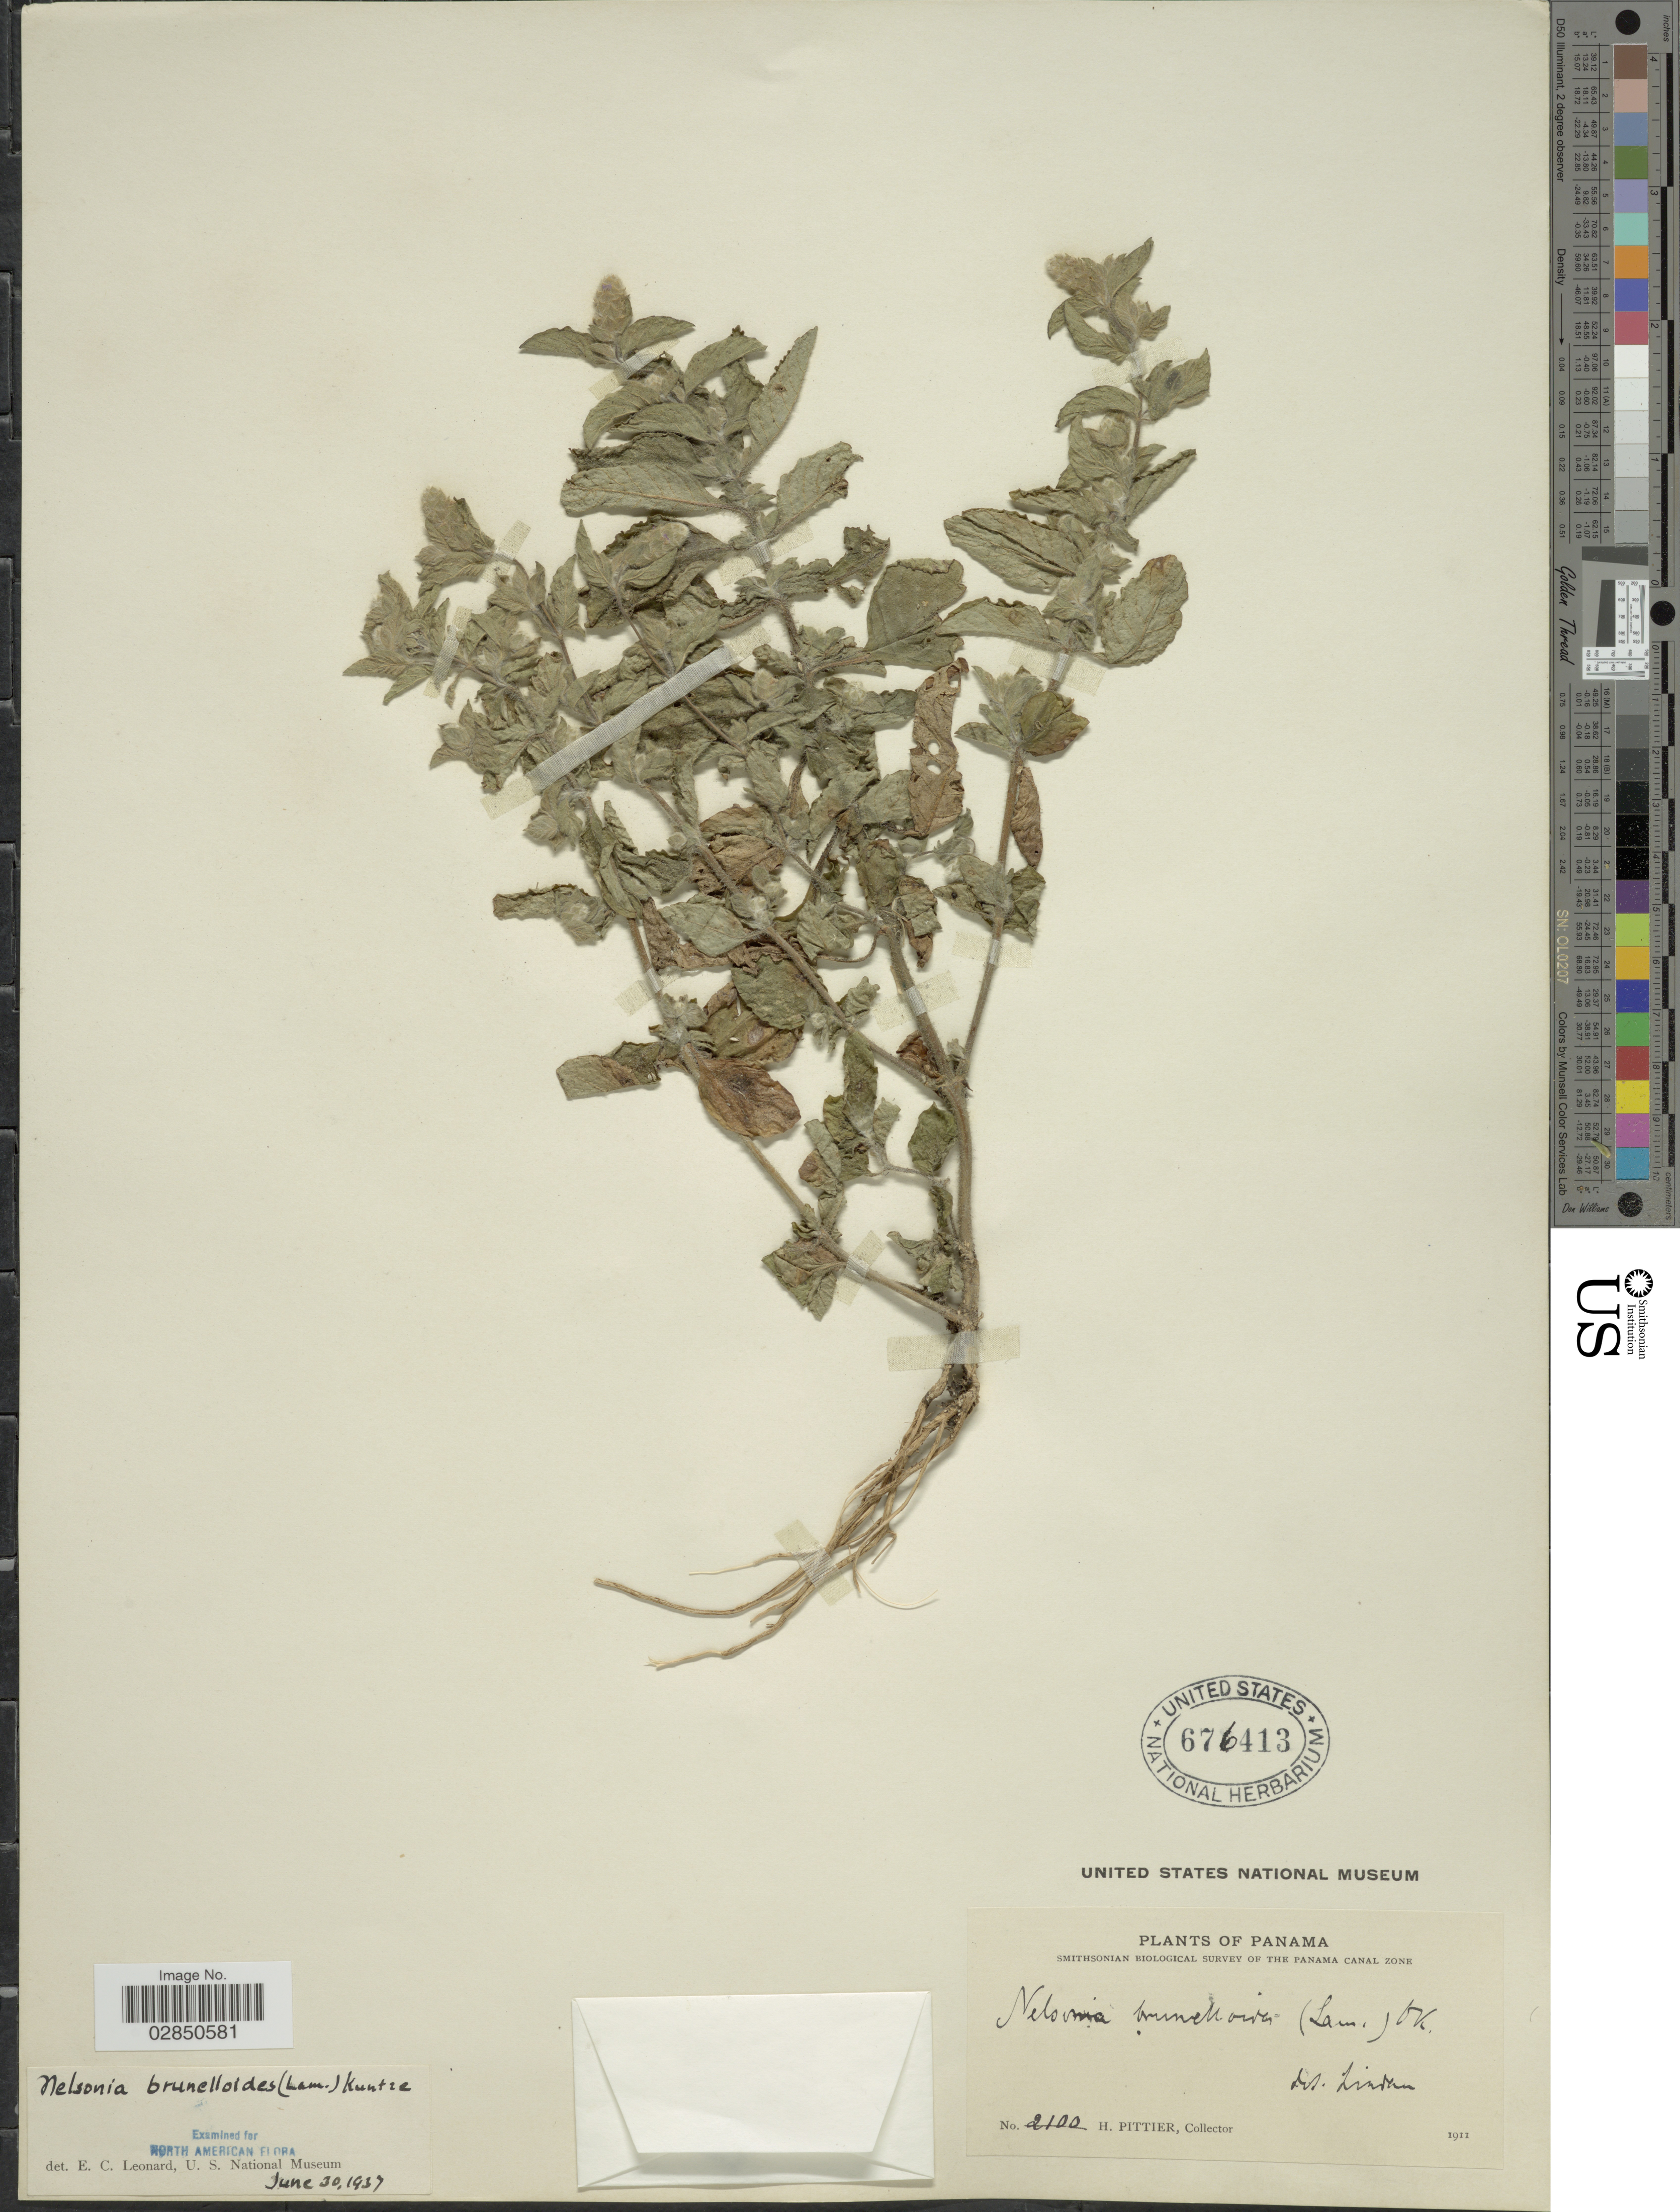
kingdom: Plantae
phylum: Tracheophyta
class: Magnoliopsida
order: Lamiales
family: Acanthaceae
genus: Nelsonia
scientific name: Nelsonia brunelloides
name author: (Lam.) Kuntze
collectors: H. F. Pittier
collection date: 1911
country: Panama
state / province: Colón / Panamá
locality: Panama Canal Zone.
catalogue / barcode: US 676413